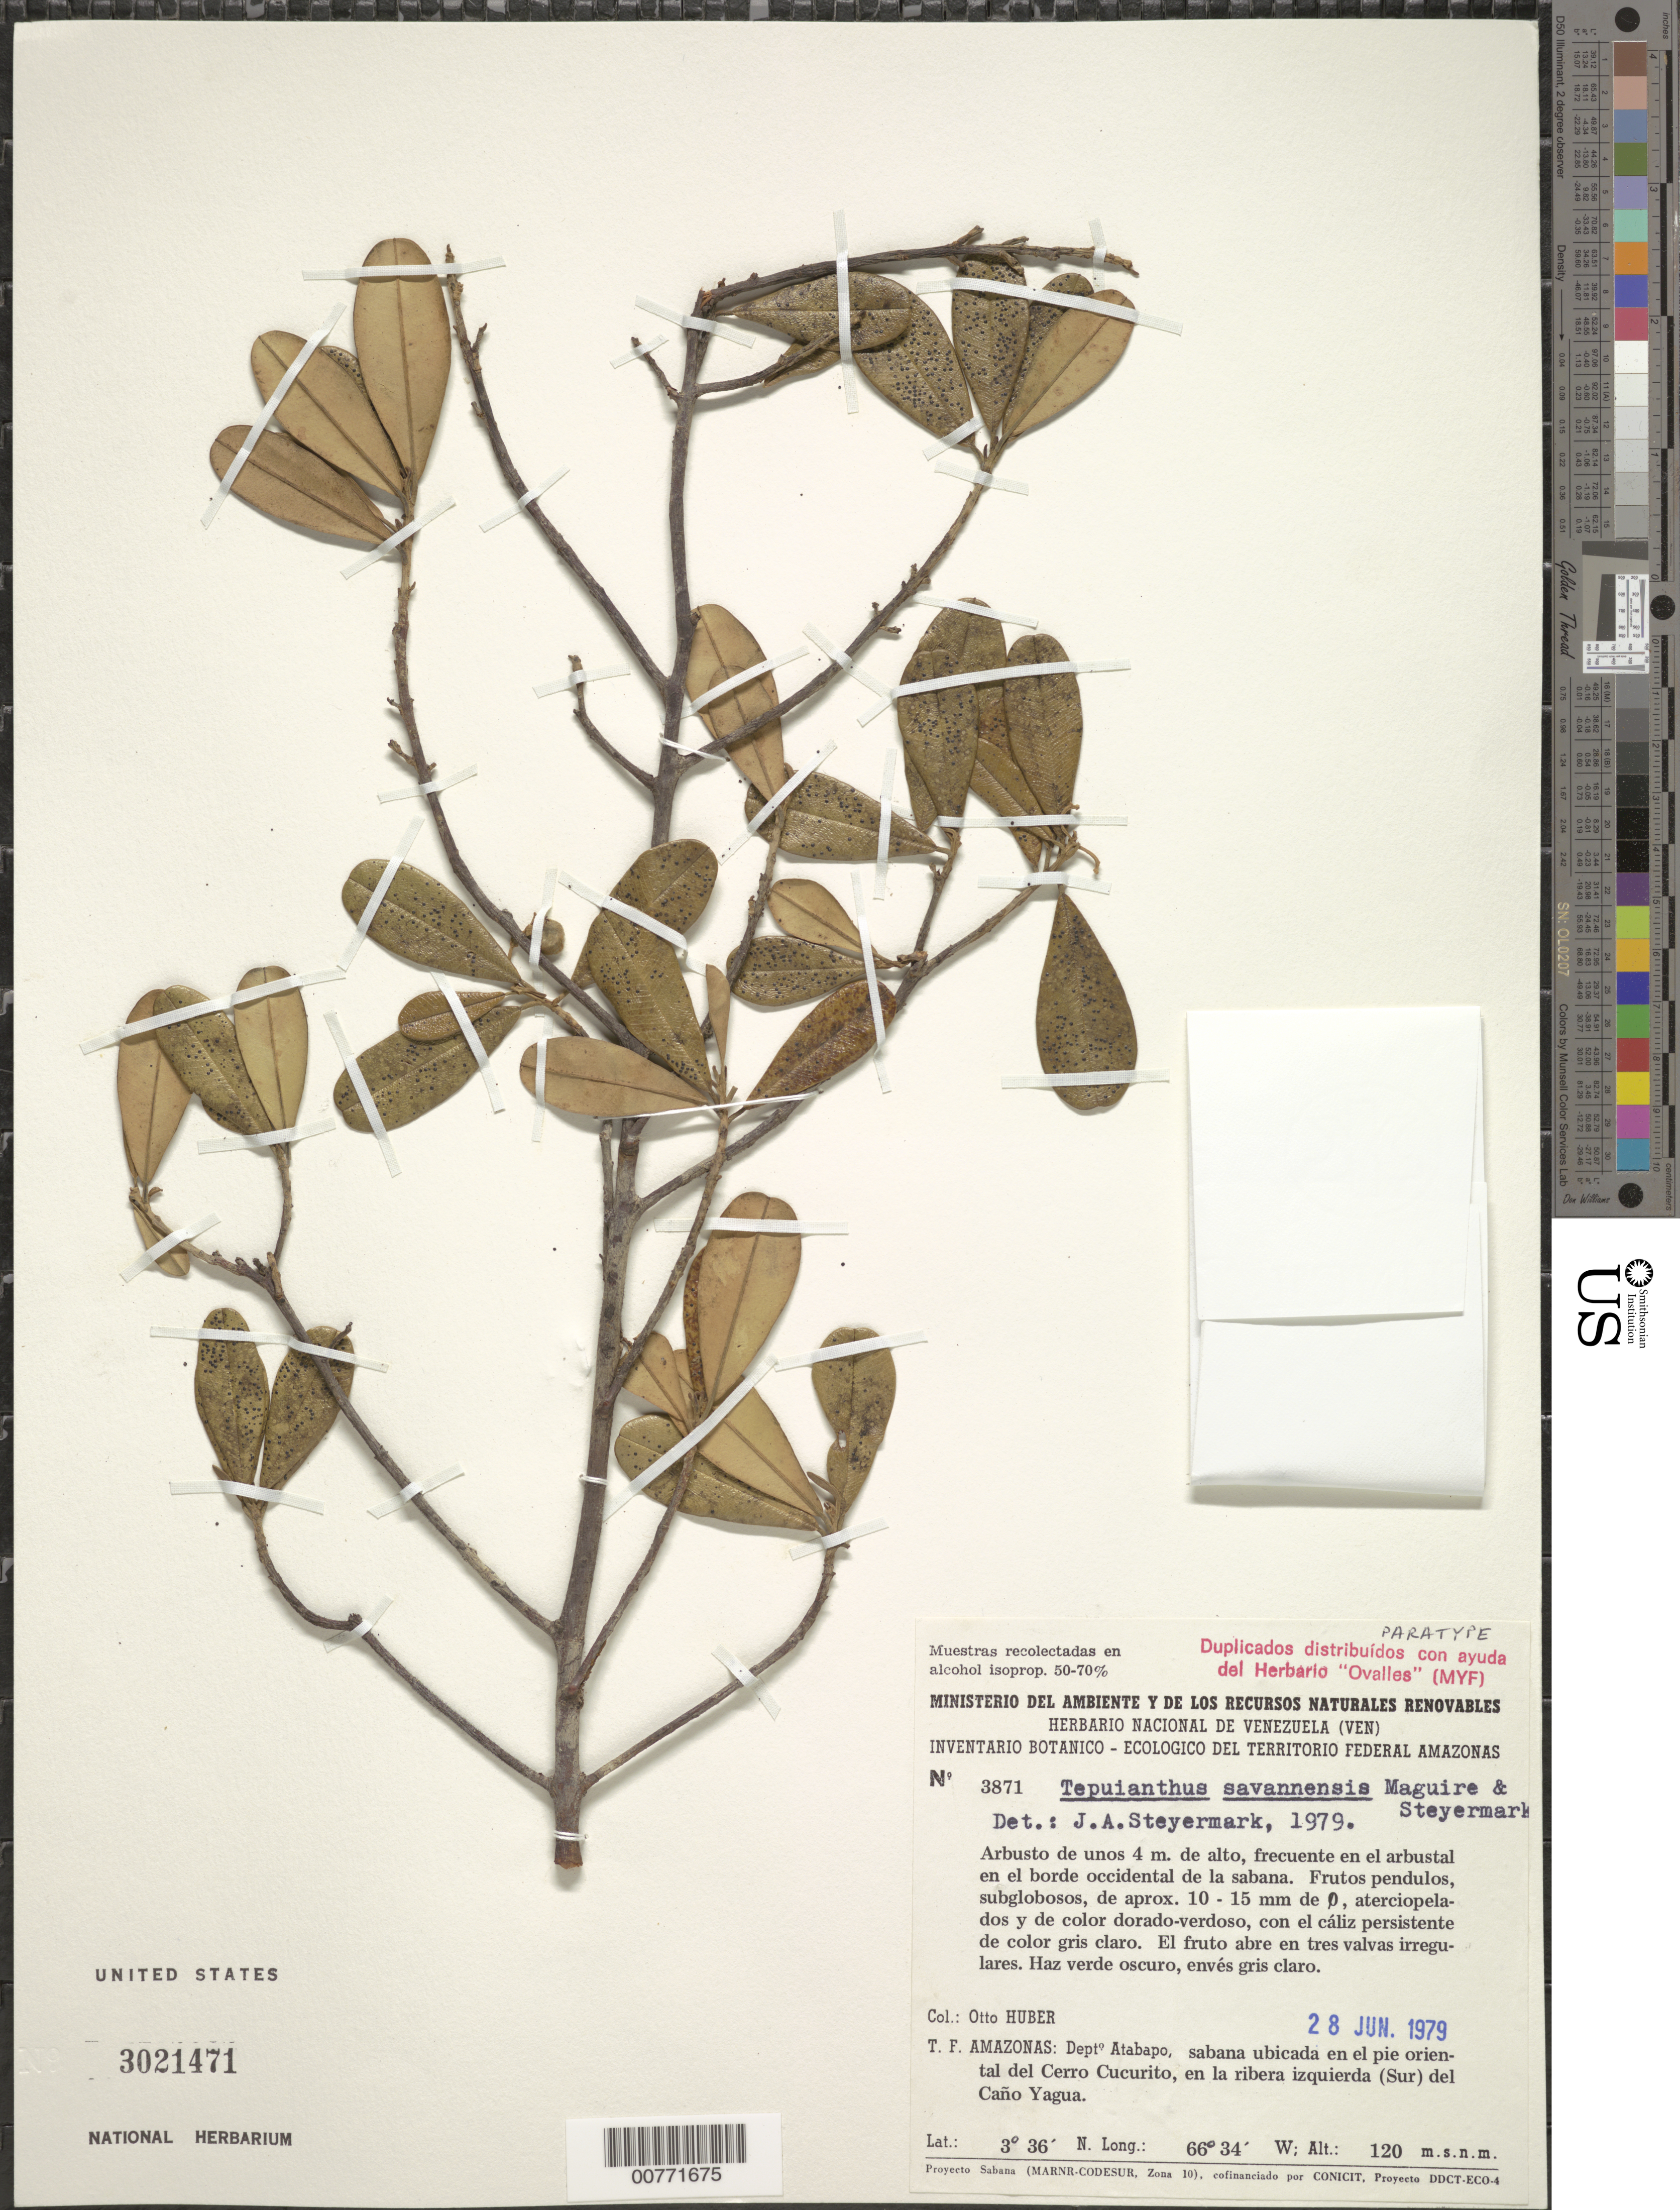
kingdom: Plantae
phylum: Tracheophyta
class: Magnoliopsida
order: Malvales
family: Thymelaeaceae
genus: Tepuianthus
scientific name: Tepuianthus savannensis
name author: Maguire & Steyerm.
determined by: Steyermark, Julian A., (VEN)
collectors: O. Huber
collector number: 3871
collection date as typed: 28-Jun-79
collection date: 1979-06-28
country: Venezuela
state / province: Amazonas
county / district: Atabapo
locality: Cerro Cucurito, E of; S del Caño Yagua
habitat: Arbustal en el borde occidental de la sabana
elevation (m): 120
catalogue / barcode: US 3021471